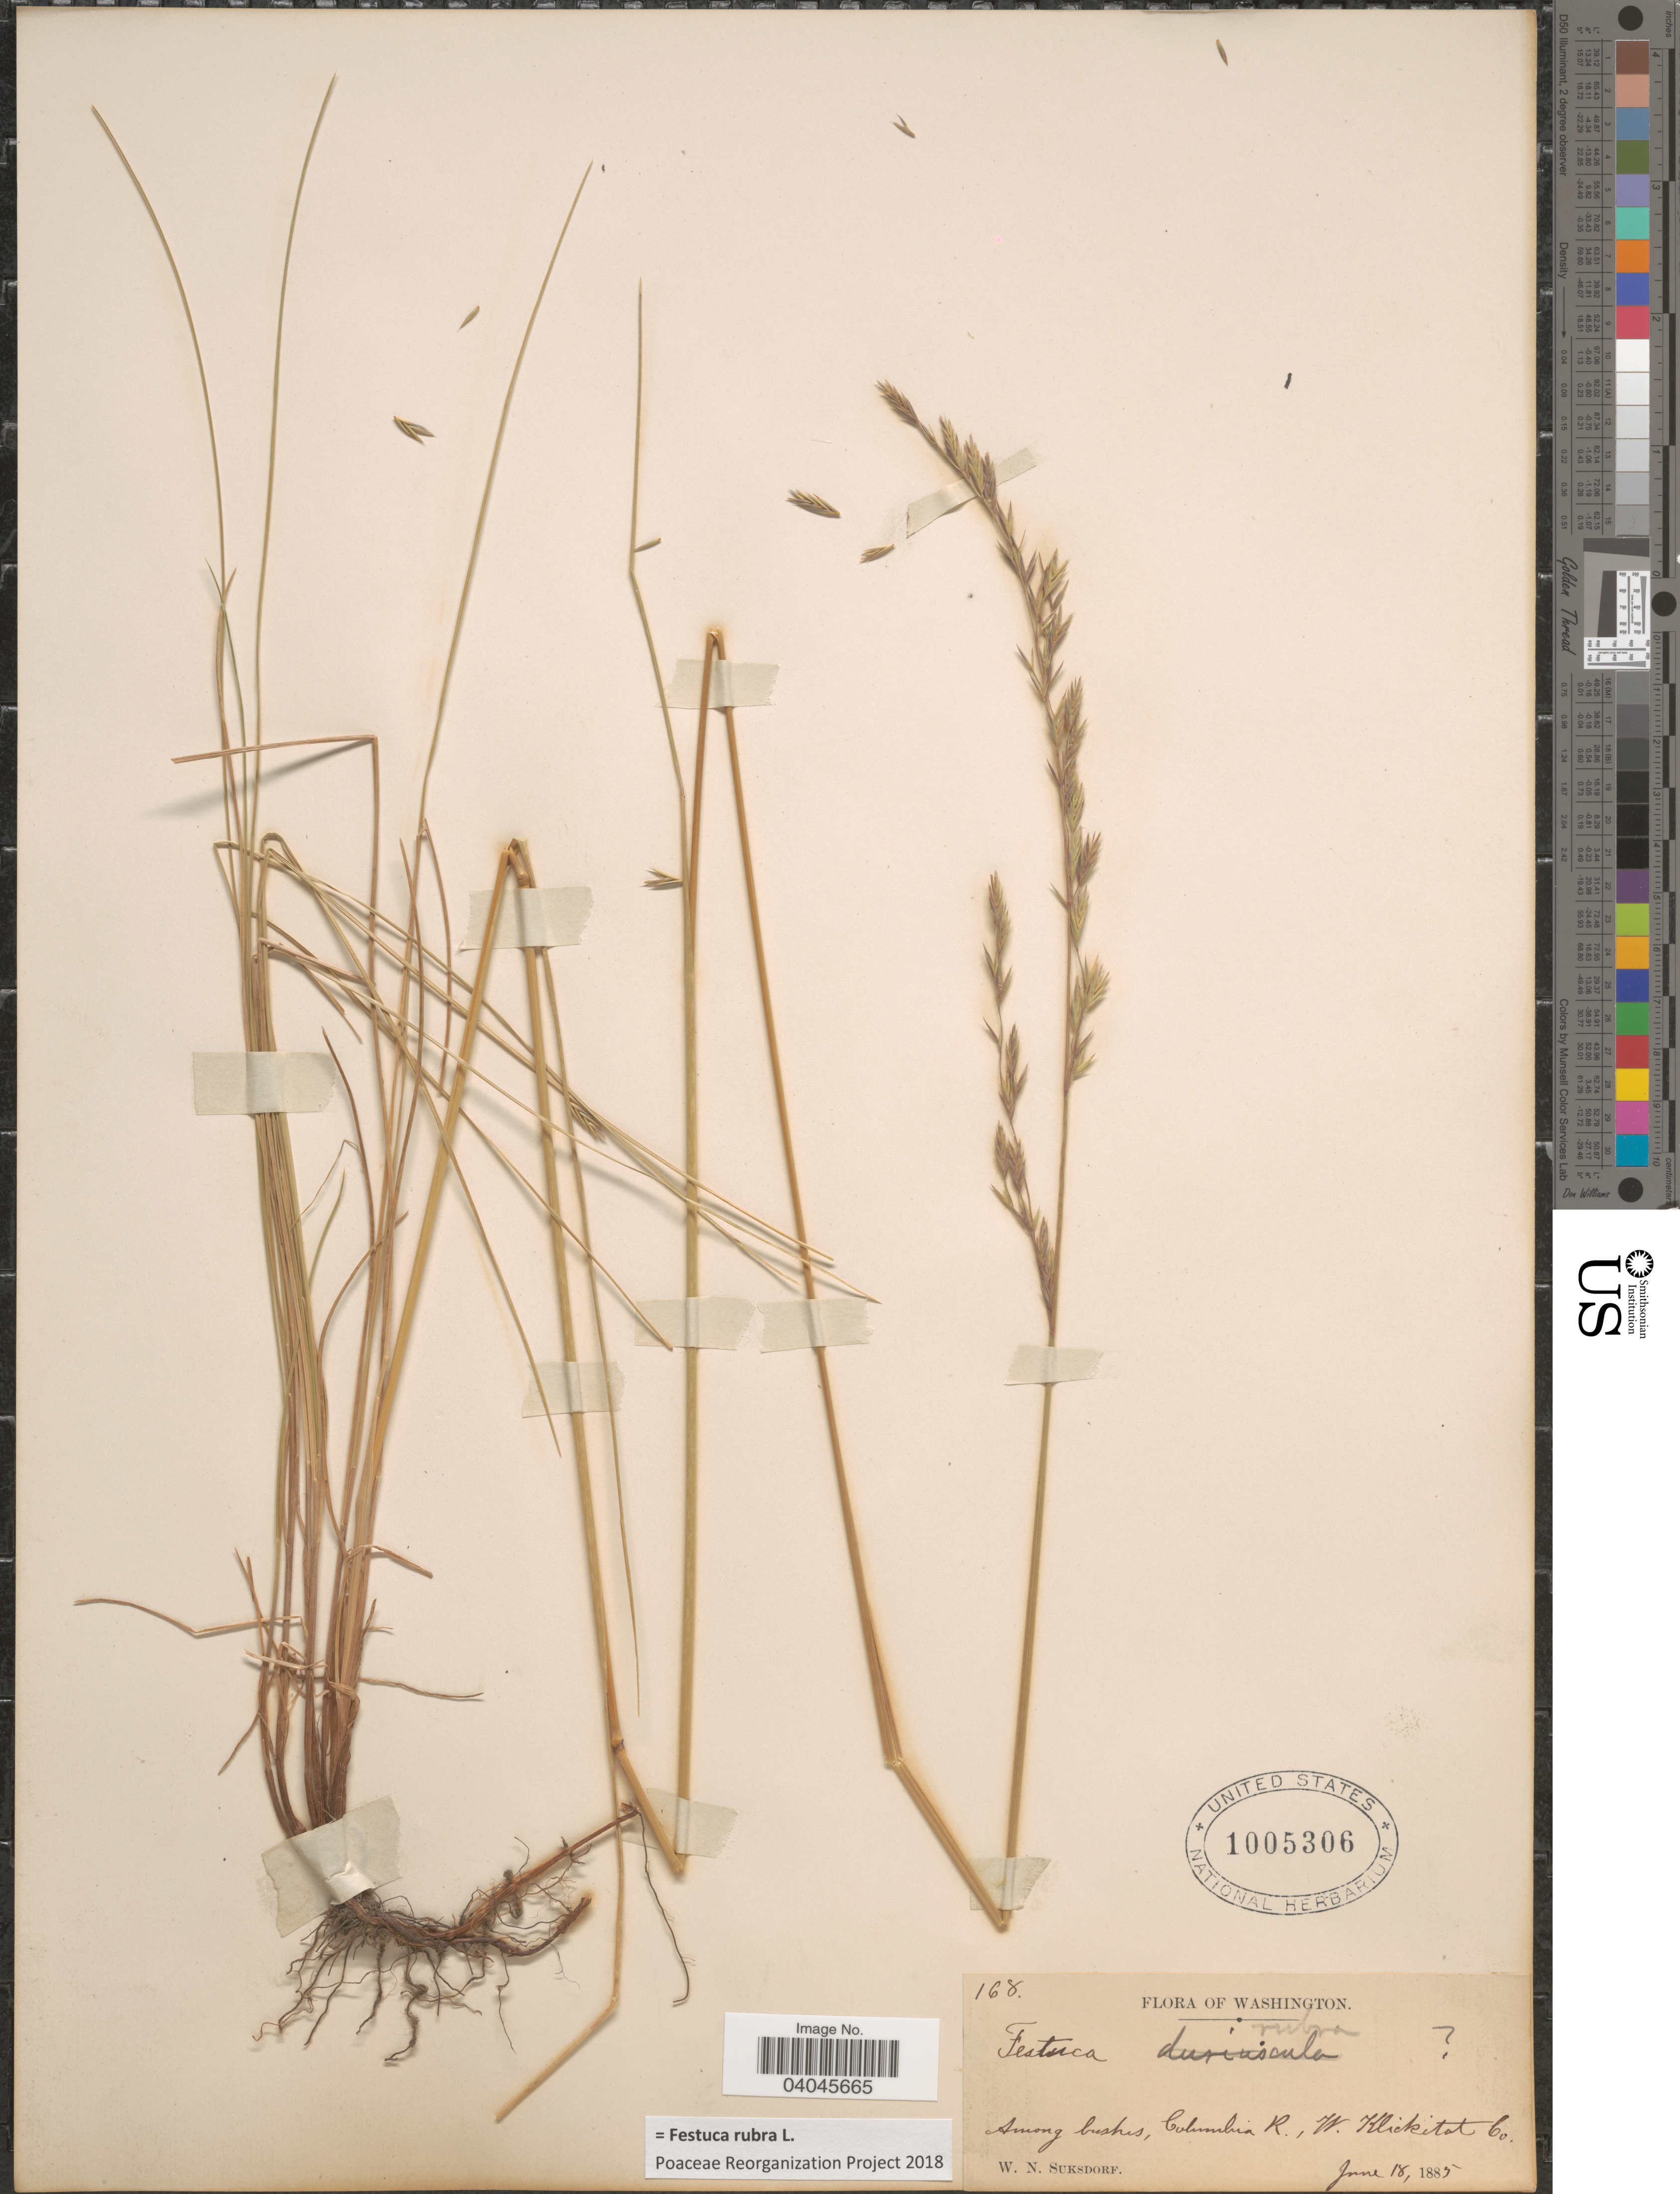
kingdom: Plantae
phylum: Tracheophyta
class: Liliopsida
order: Poales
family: Poaceae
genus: Festuca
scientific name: Festuca rubra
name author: L.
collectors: W. N. Suksdorf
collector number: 168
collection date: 1885-06-18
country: United States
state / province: Washington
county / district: Klickitat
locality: Among bushes, Columbia R., W. Klickitat Co.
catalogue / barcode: US 1005306